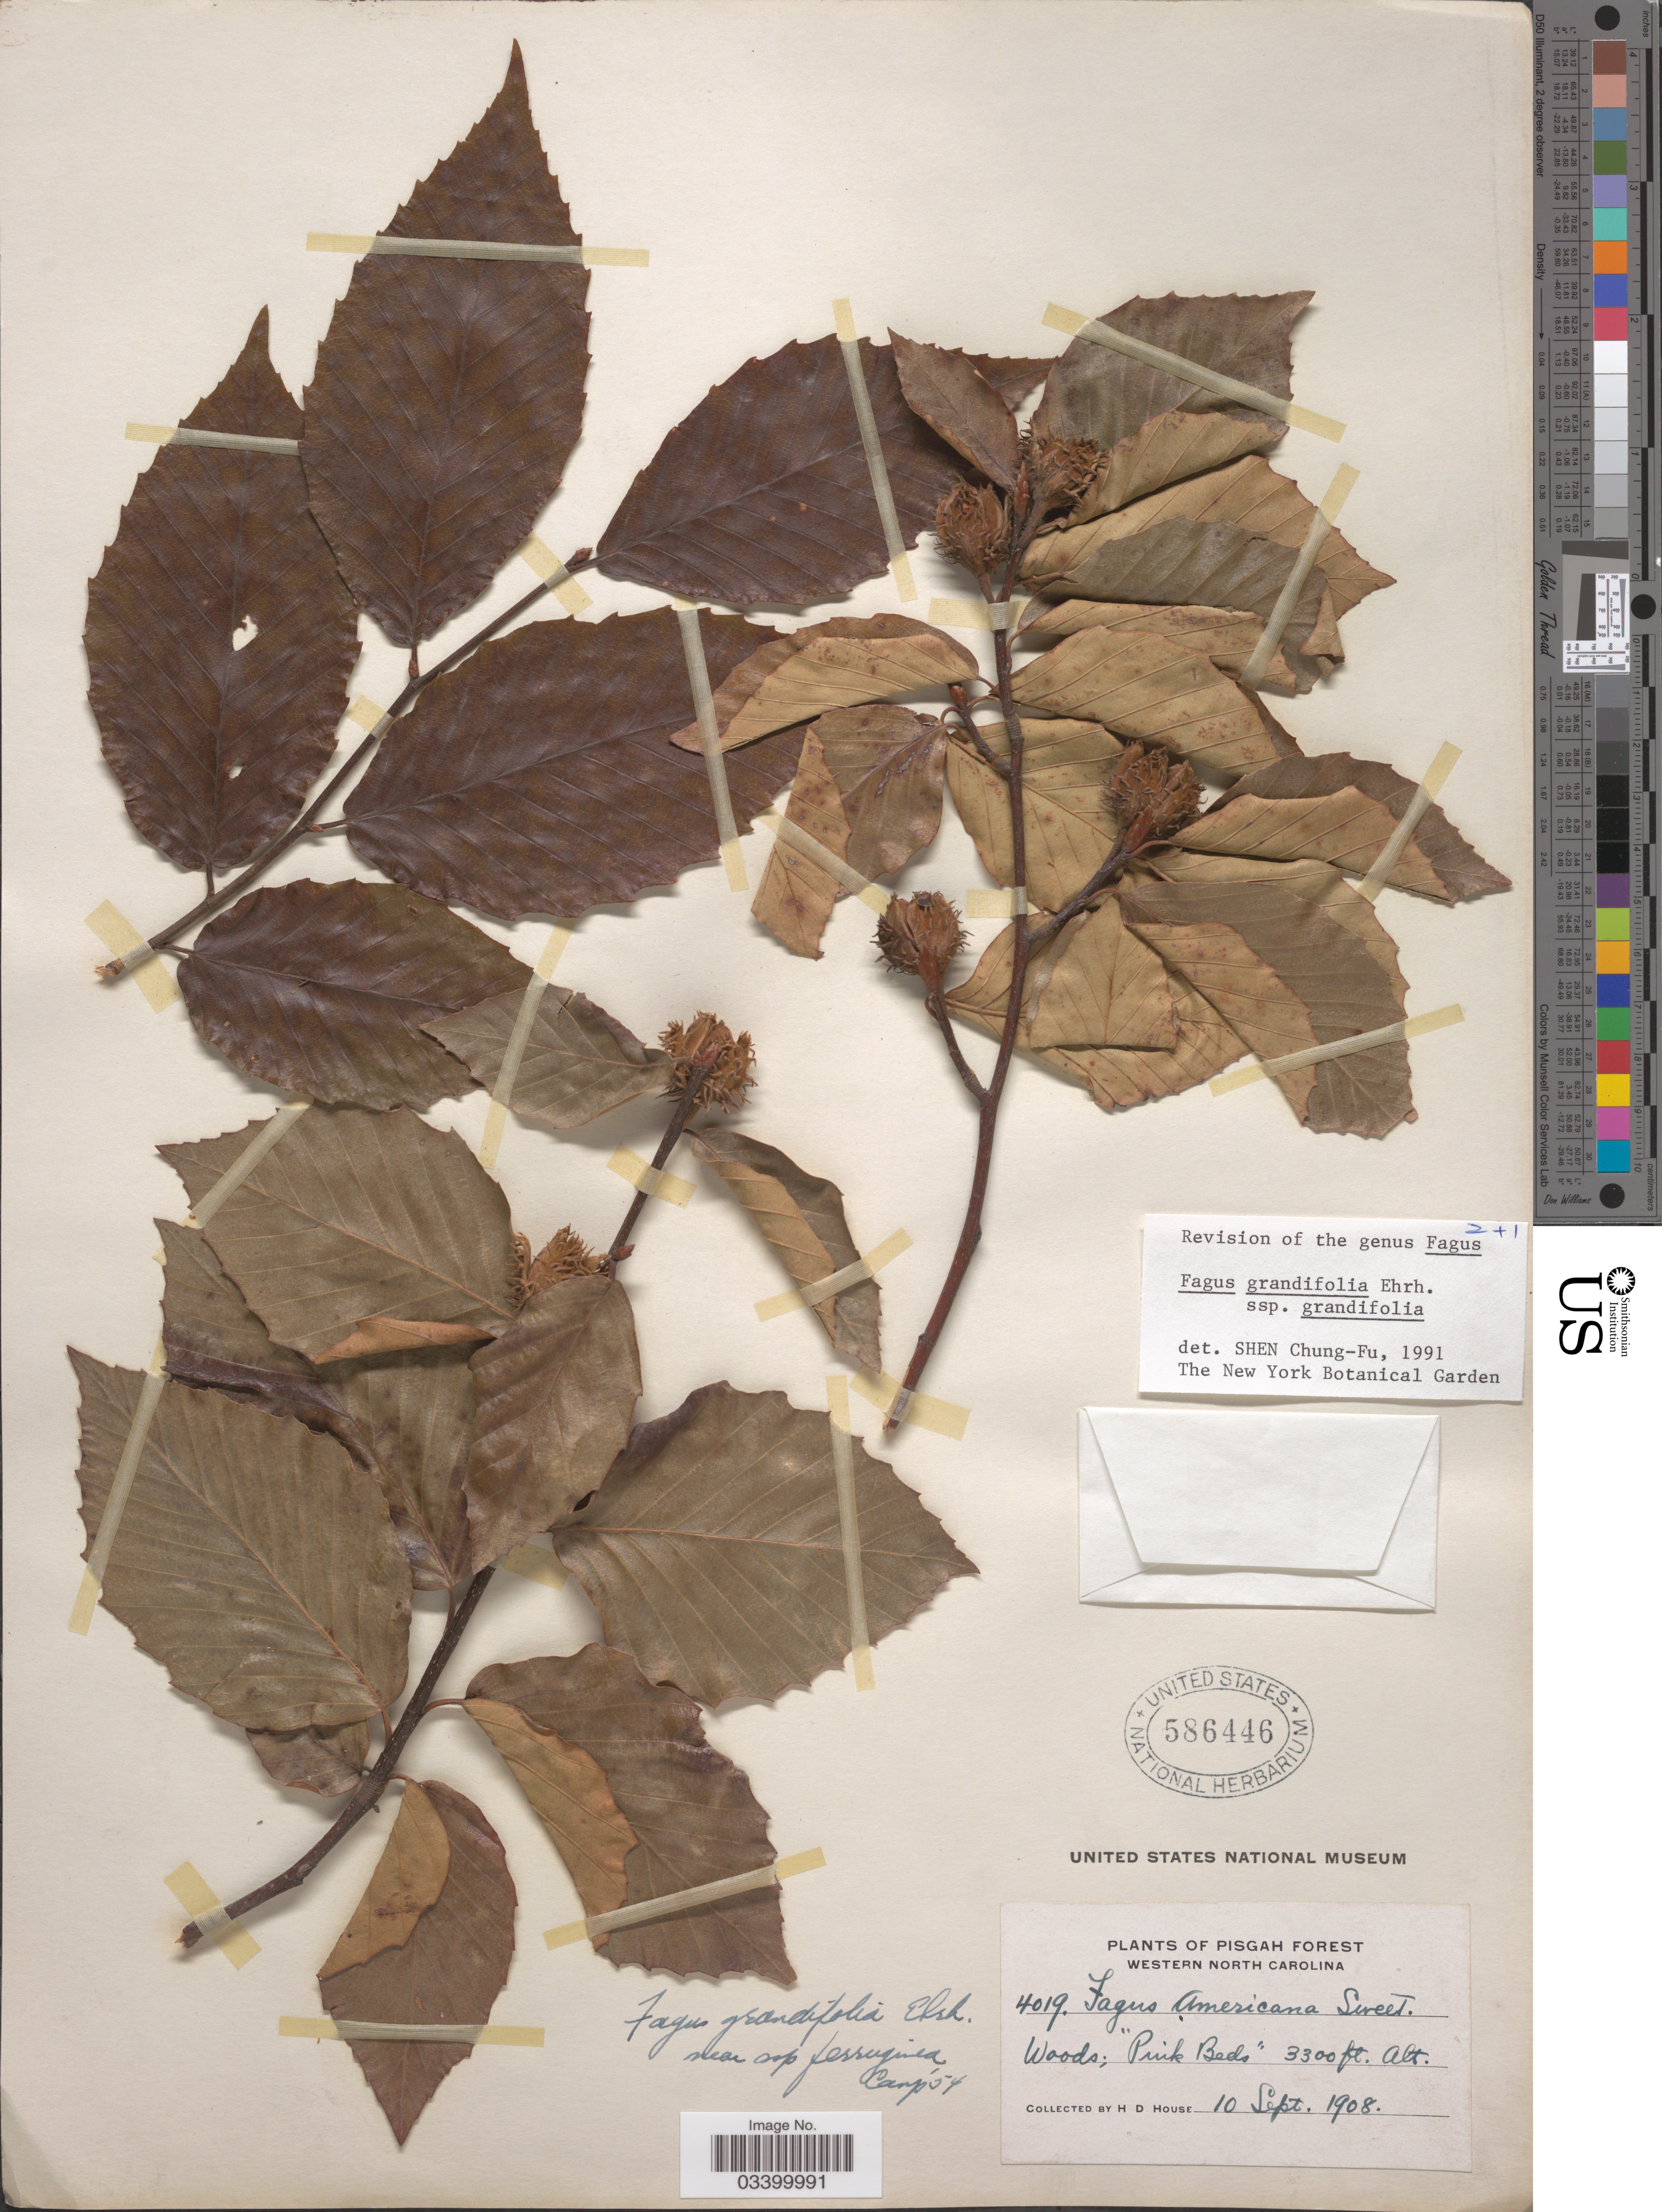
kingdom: Plantae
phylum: Tracheophyta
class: Magnoliopsida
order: Fagales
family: Fagaceae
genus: Fagus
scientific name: Fagus grandifolia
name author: Ehrh.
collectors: H. D. House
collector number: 4019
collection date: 1908-09-10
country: United States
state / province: North Carolina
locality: Pisgah Forest. Western North Carolina.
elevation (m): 1006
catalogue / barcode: US 586446